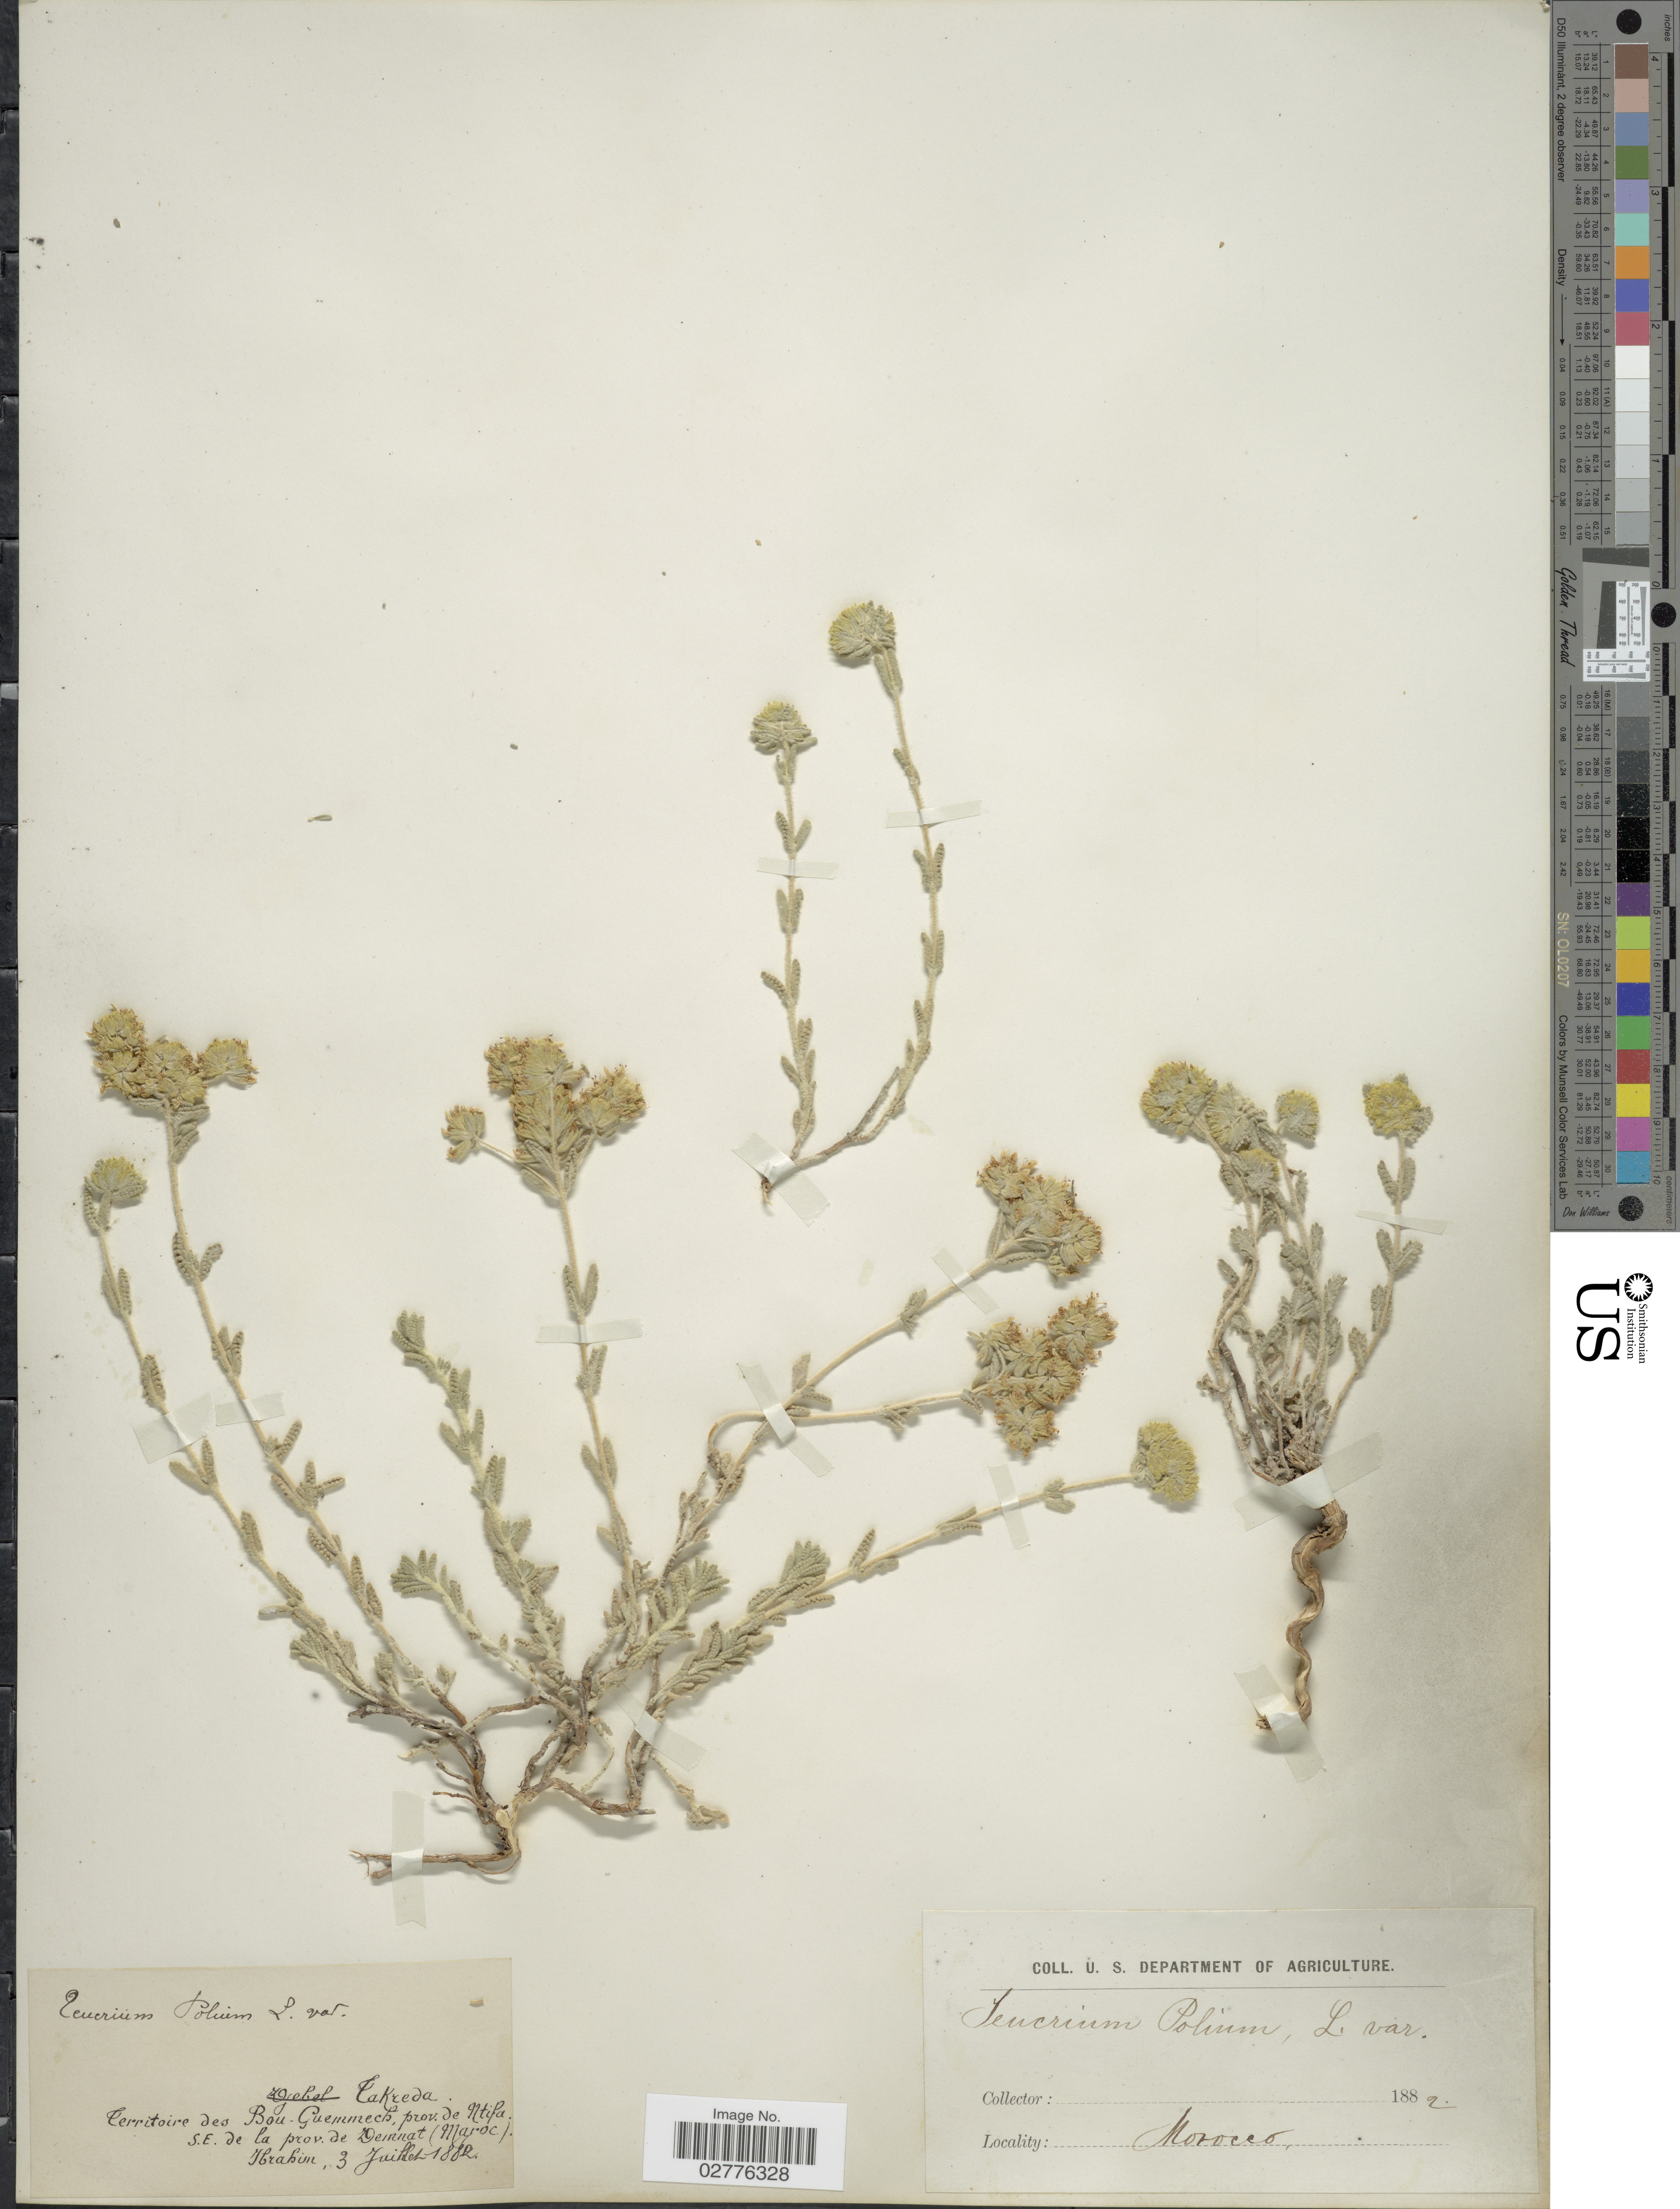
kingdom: Plantae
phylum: Tracheophyta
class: Magnoliopsida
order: Lamiales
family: Lamiaceae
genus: Teucrium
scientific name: Teucrium polium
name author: L.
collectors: -. Ibrahim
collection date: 1882-07-03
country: Morocco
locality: Territoire des Bou-Guemmech, prov. de Ntifa, S.E. de la prov. de Demnat (Maroc).